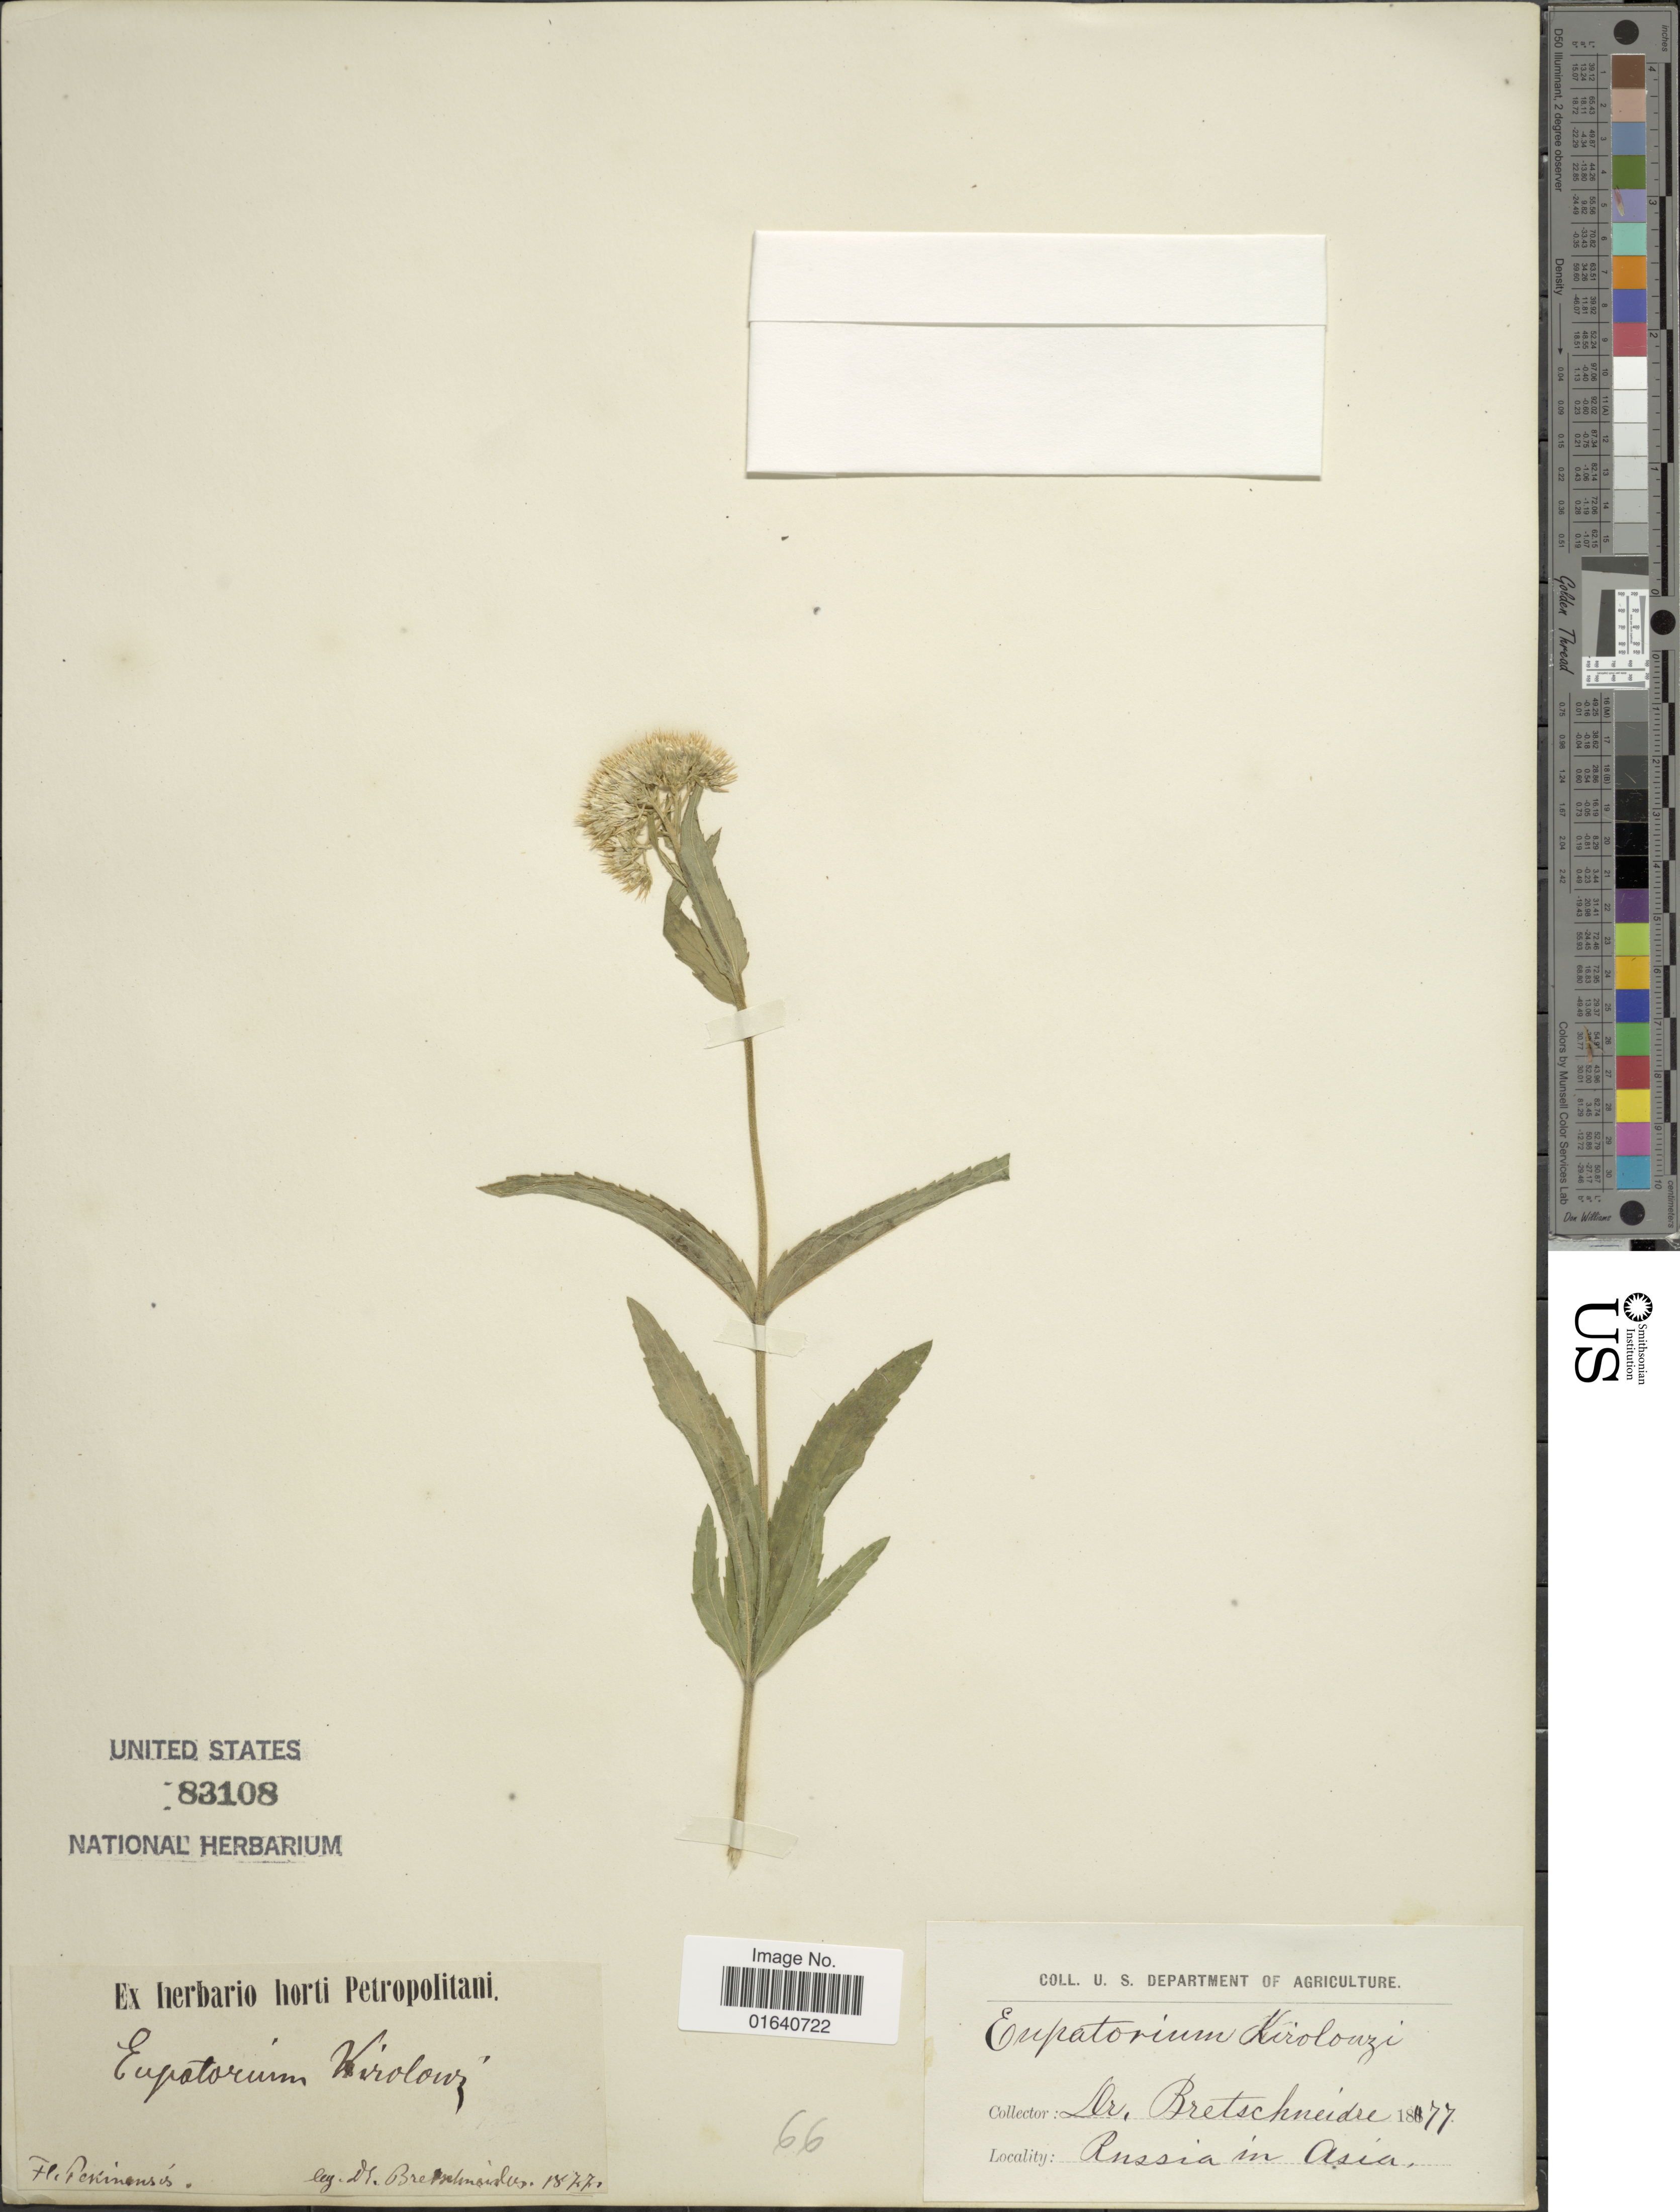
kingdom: Plantae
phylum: Tracheophyta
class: Magnoliopsida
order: Asterales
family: Asteraceae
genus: Eupatorium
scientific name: Eupatorium kirilowii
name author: Turcz.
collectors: Bretschneidre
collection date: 1877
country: Russian Federation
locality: Russia in Asia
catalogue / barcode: US 83108